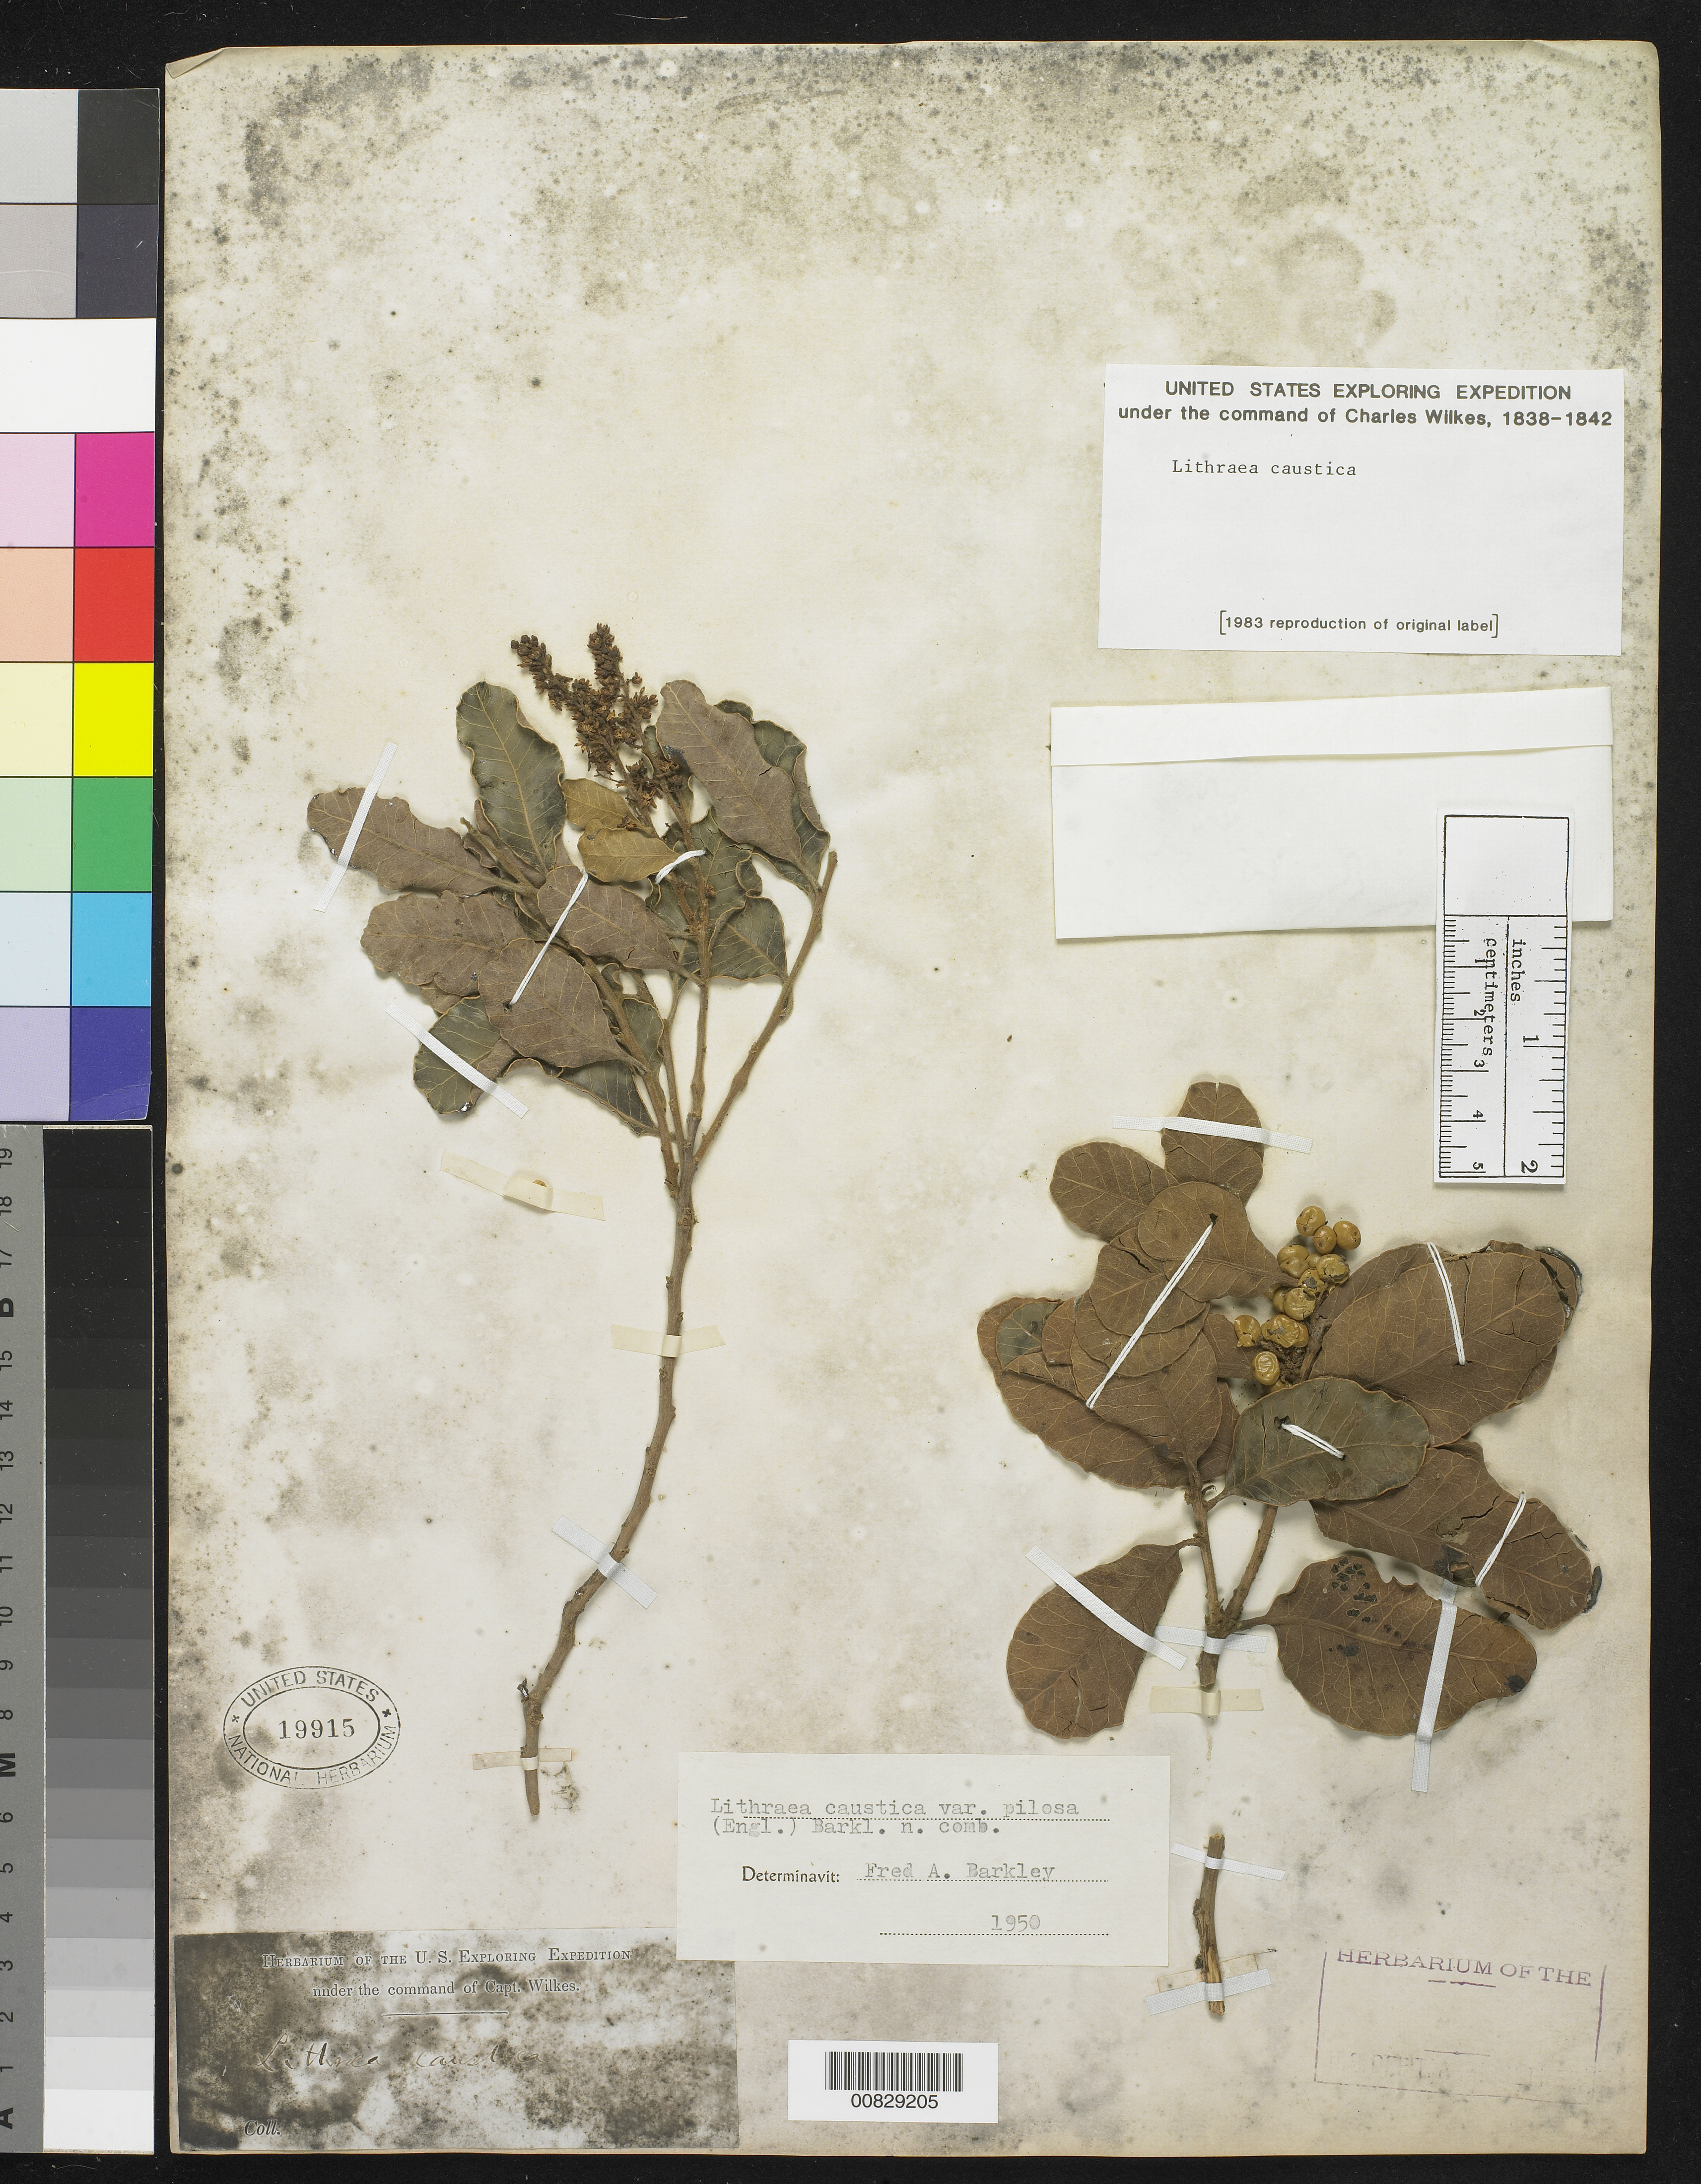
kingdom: Plantae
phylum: Tracheophyta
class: Magnoliopsida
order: Sapindales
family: Anacardiaceae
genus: Lithraea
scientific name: Lithraea caustica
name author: (Molina) Hook. & Arn.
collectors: Wilkes Explor. Exped.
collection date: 1838/1842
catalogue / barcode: US 19915